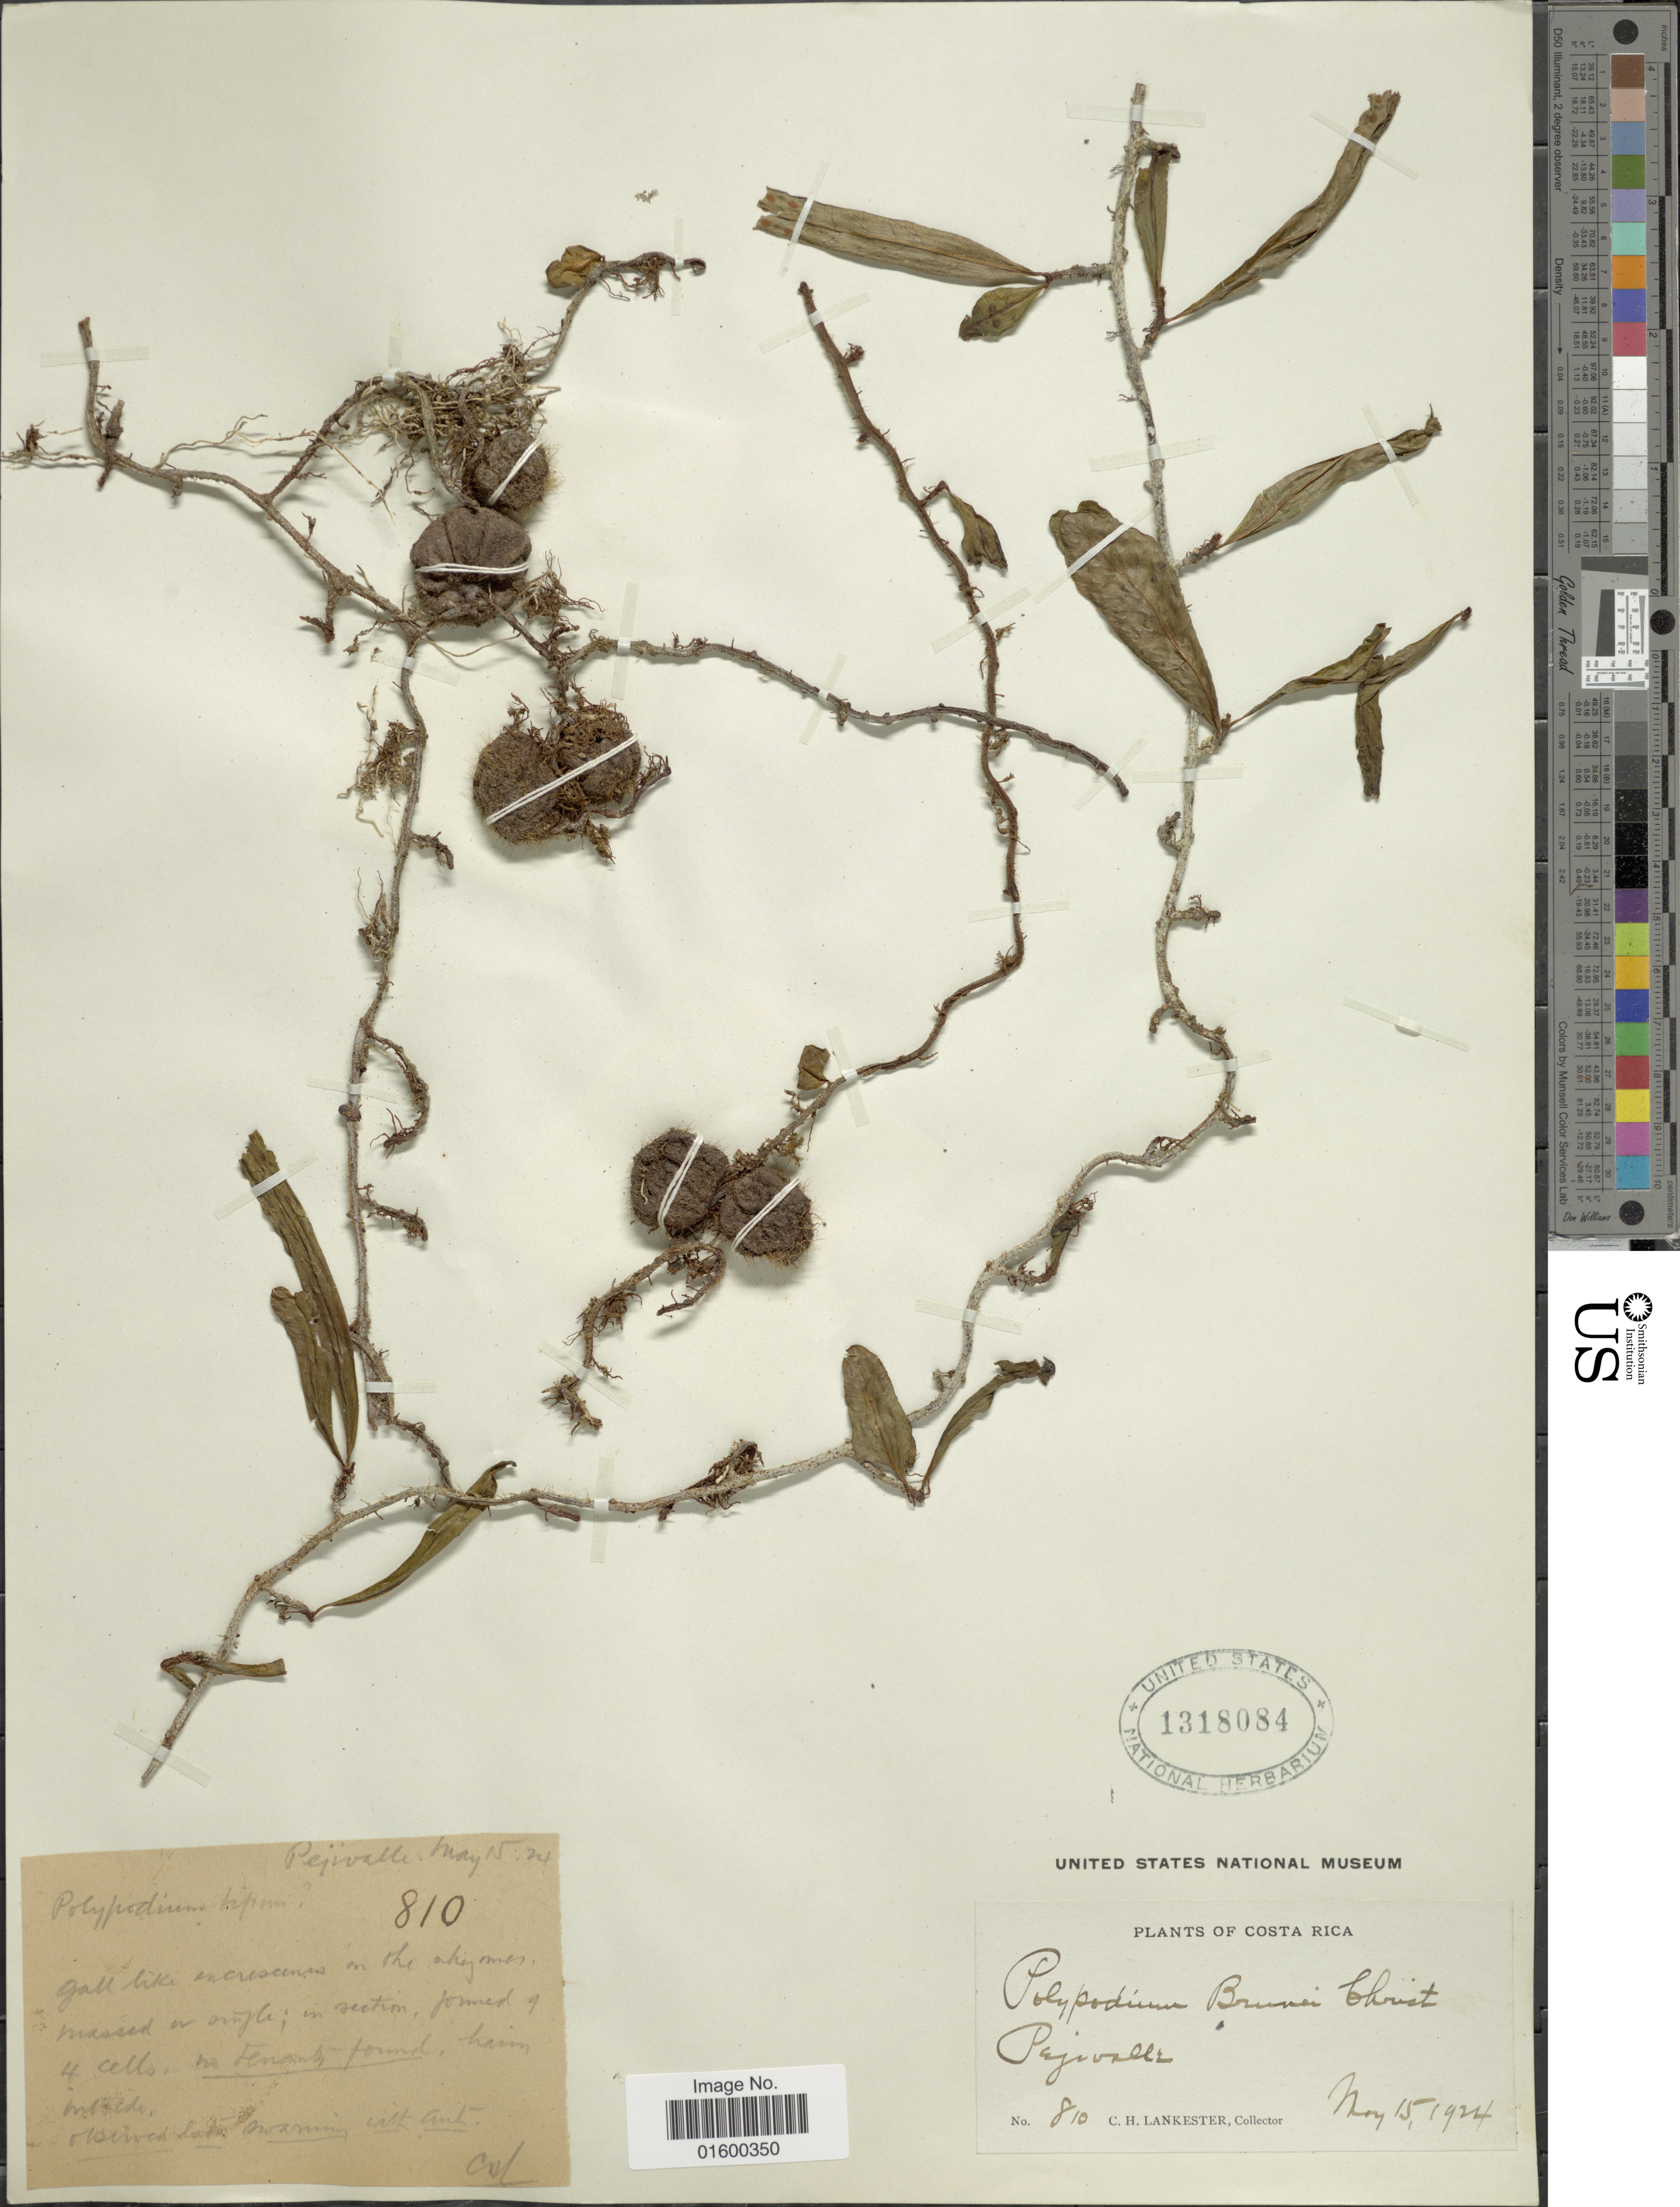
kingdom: Plantae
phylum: Tracheophyta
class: Polypodiopsida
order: Polypodiales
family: Polypodiaceae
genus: Microgramma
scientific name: Microgramma brunei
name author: (Wercklé ex Christ) Lellinger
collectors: C. H. Lankester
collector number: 810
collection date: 1924-05-15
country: Costa Rica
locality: Pejivalle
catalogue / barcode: US 1318084